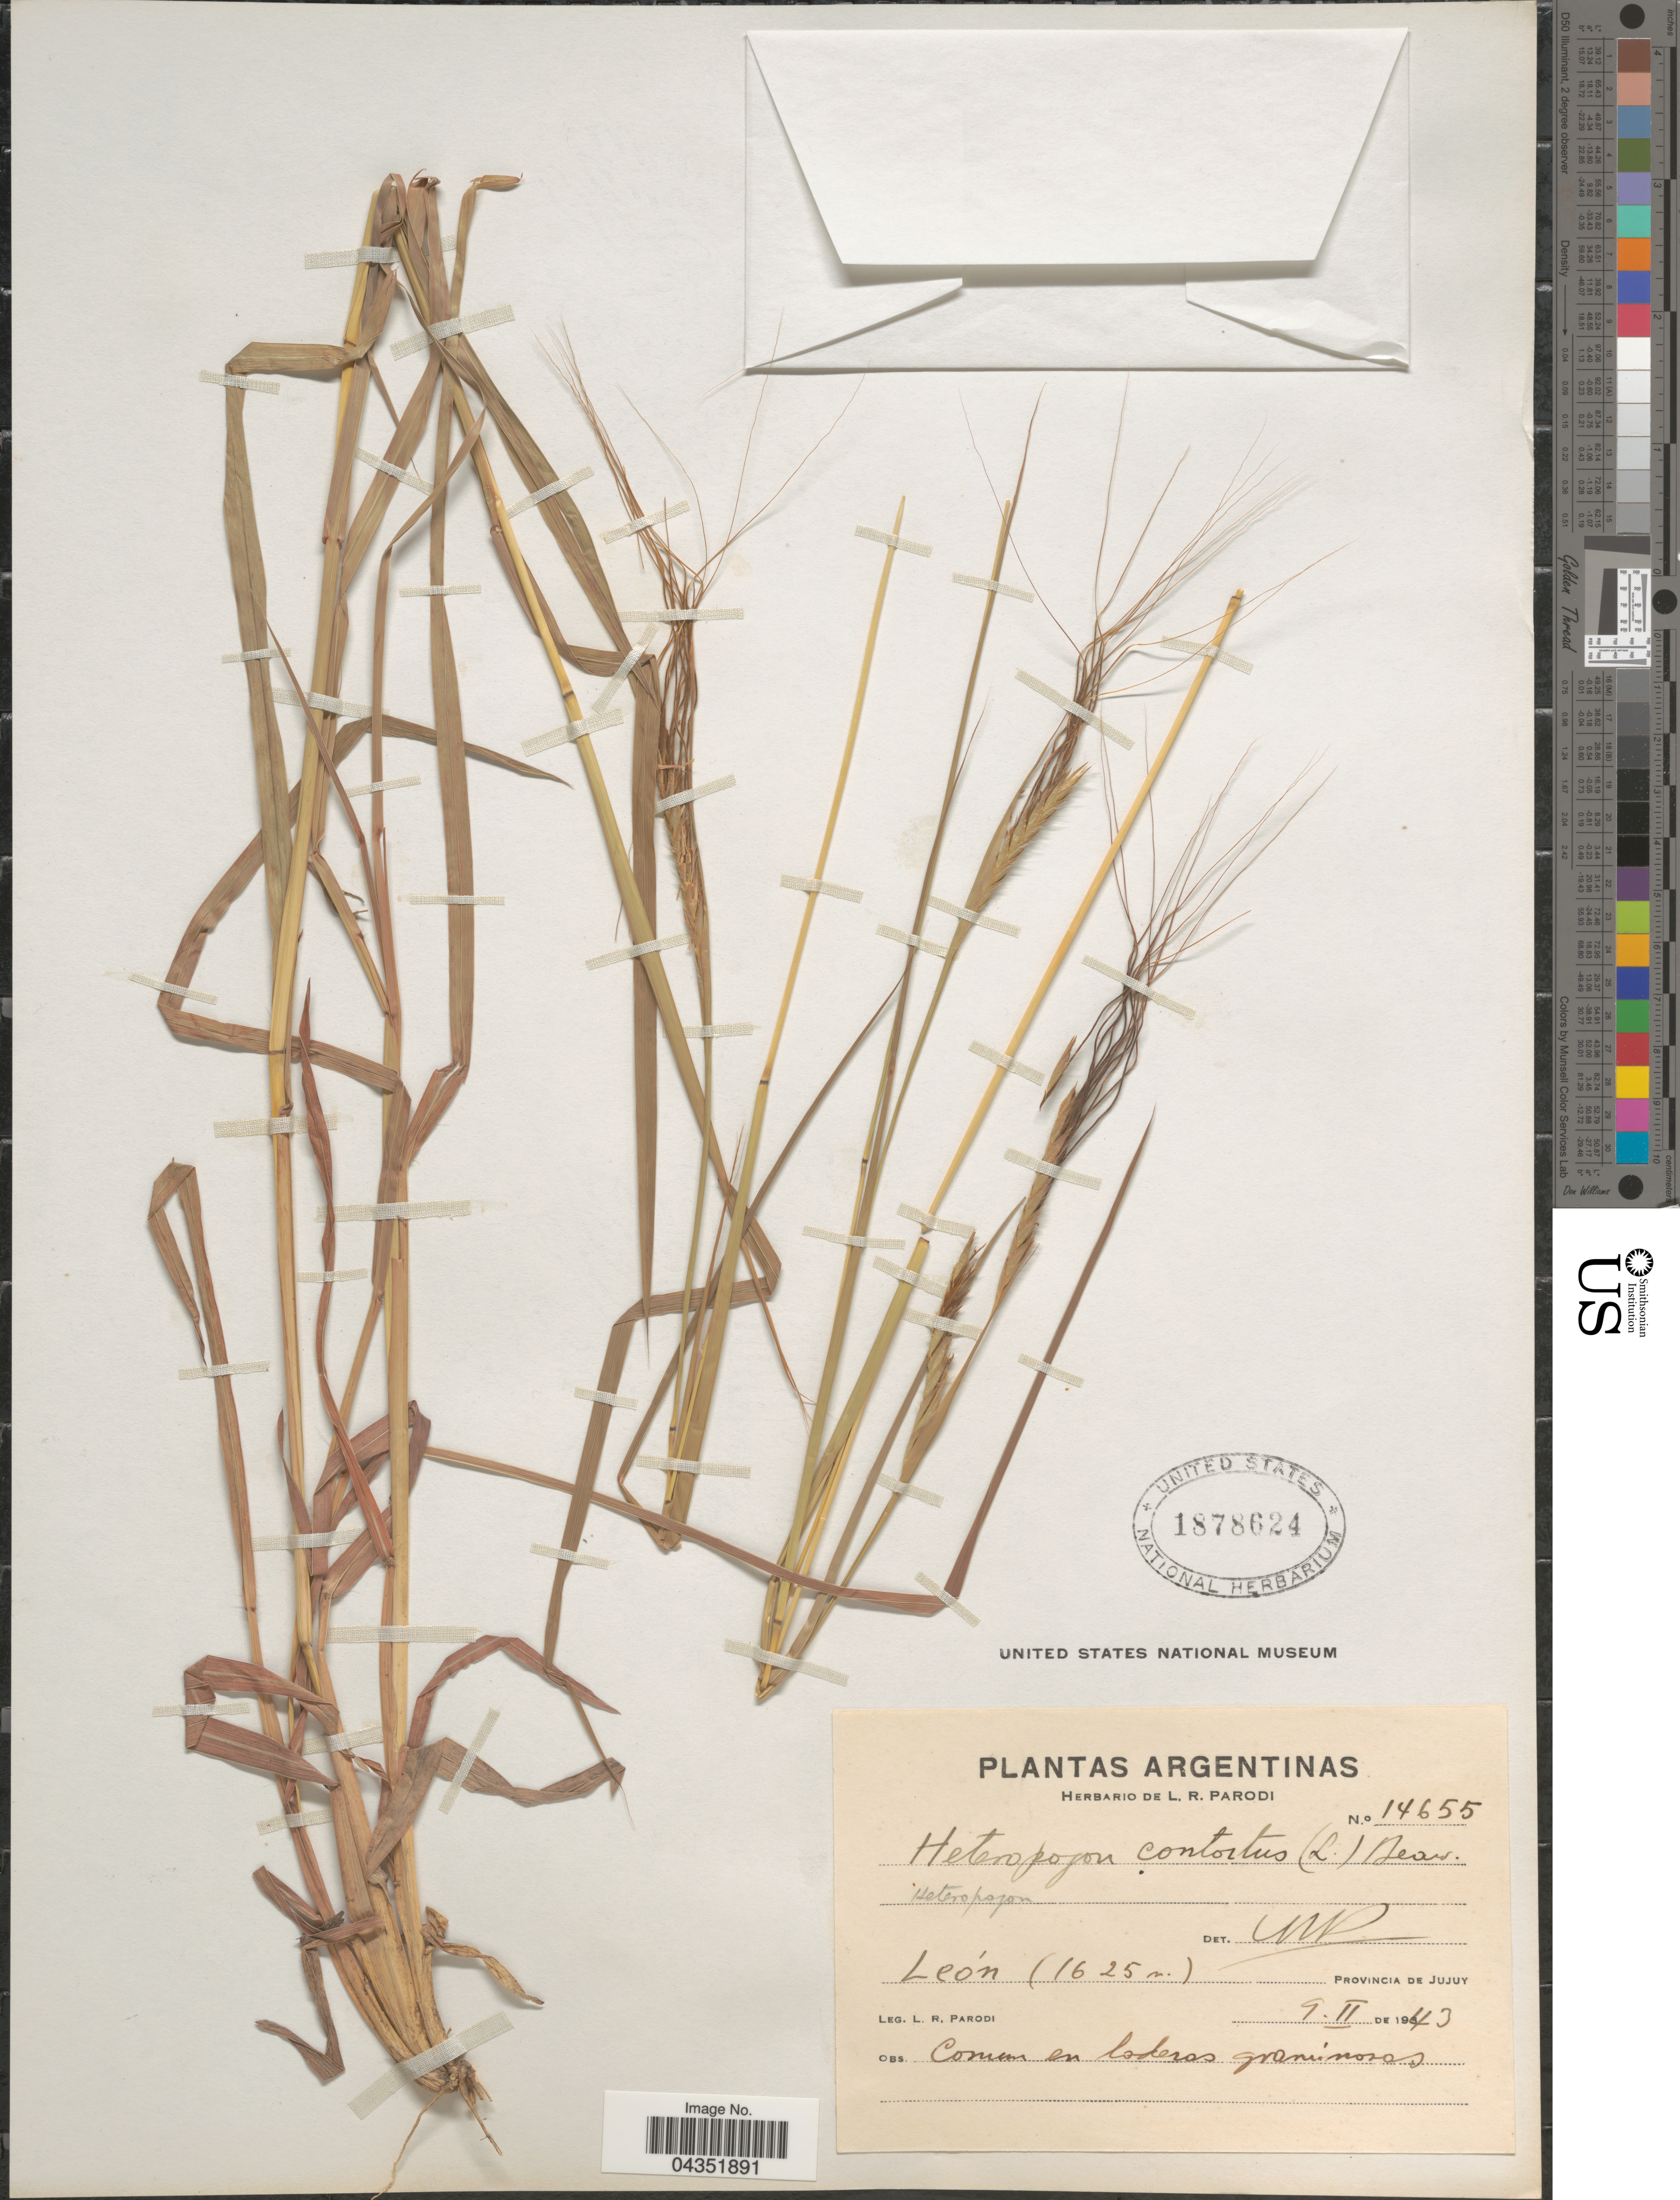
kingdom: Plantae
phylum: Tracheophyta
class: Liliopsida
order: Poales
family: Poaceae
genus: Heteropogon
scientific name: Heteropogon contortus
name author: (L.) P. Beauv. ex Roem. & Schult.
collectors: L. R. Parodi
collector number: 14655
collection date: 1943-02-09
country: Argentina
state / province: Jujuy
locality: León.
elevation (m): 1625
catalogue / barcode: US 1878624